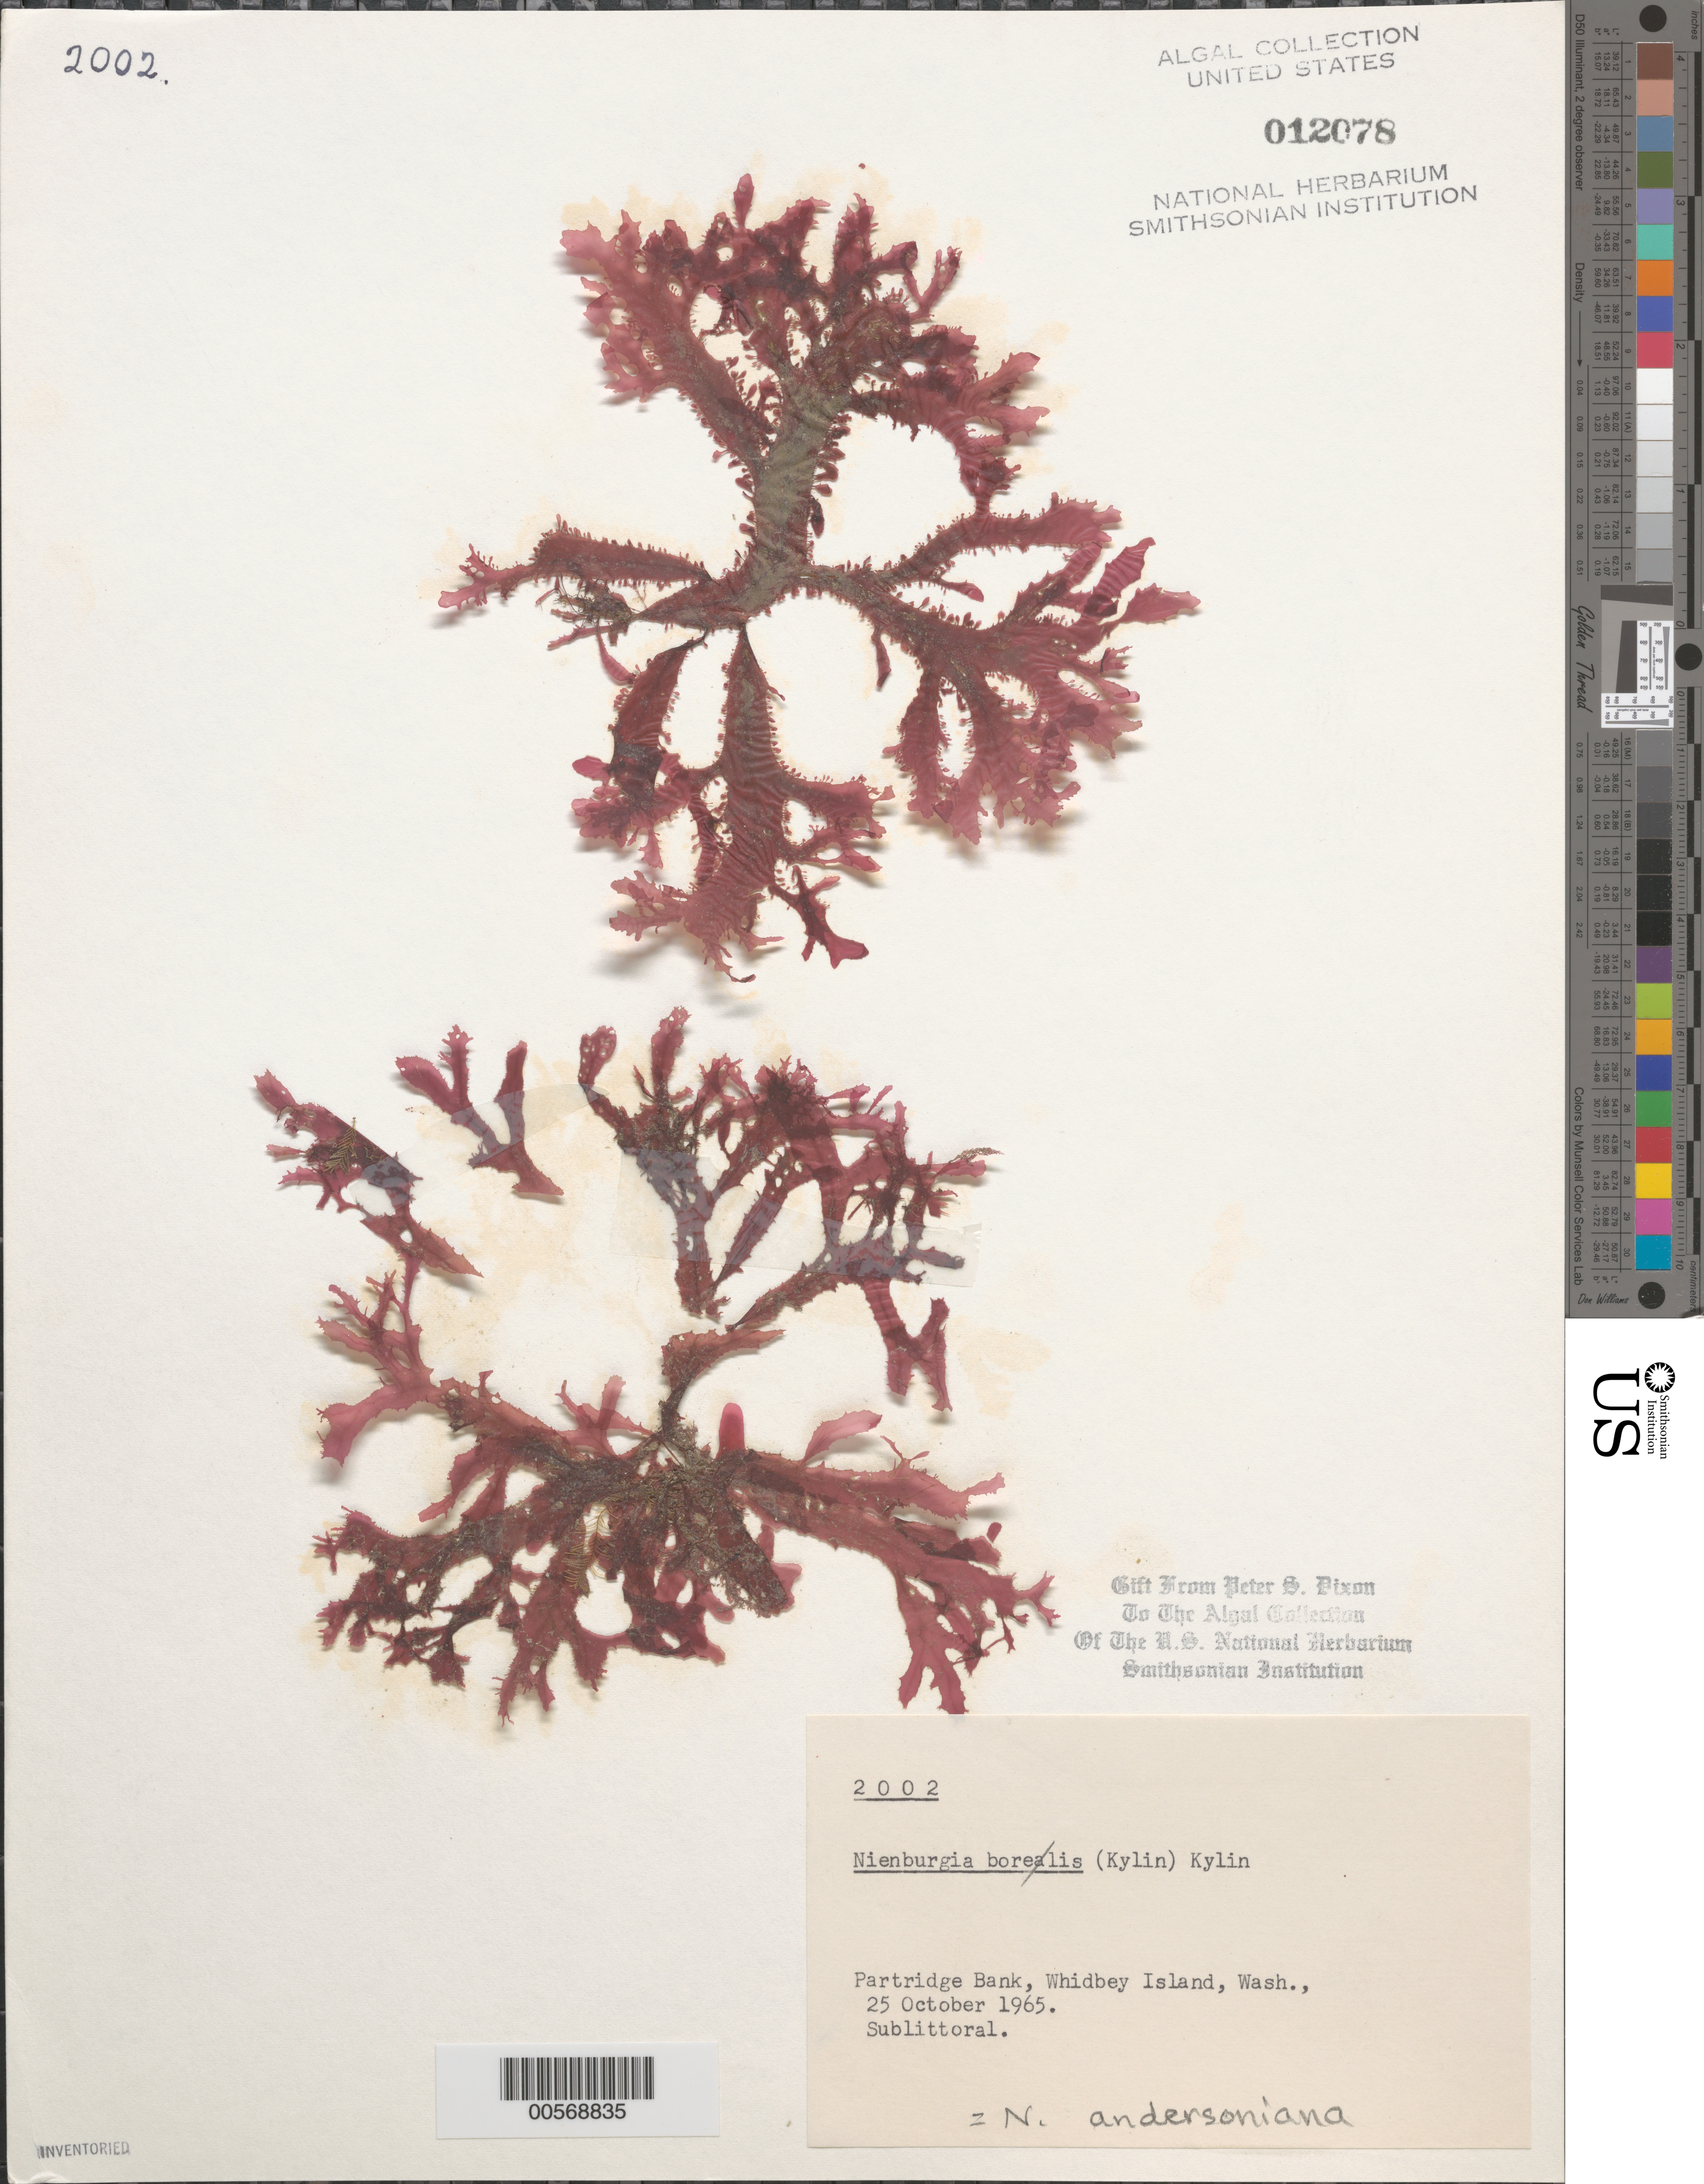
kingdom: Plantae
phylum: Rhodophyta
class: Florideophyceae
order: Ceramiales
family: Delesseriaceae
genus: Nienburgia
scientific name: Nienburgia andersoniana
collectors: P. S. Dixon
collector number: PSD 2002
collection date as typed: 25 Oct 1965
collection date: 1965-10-25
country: United States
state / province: Washington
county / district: Island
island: Whidbey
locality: Partridge Bank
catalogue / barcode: US 12078